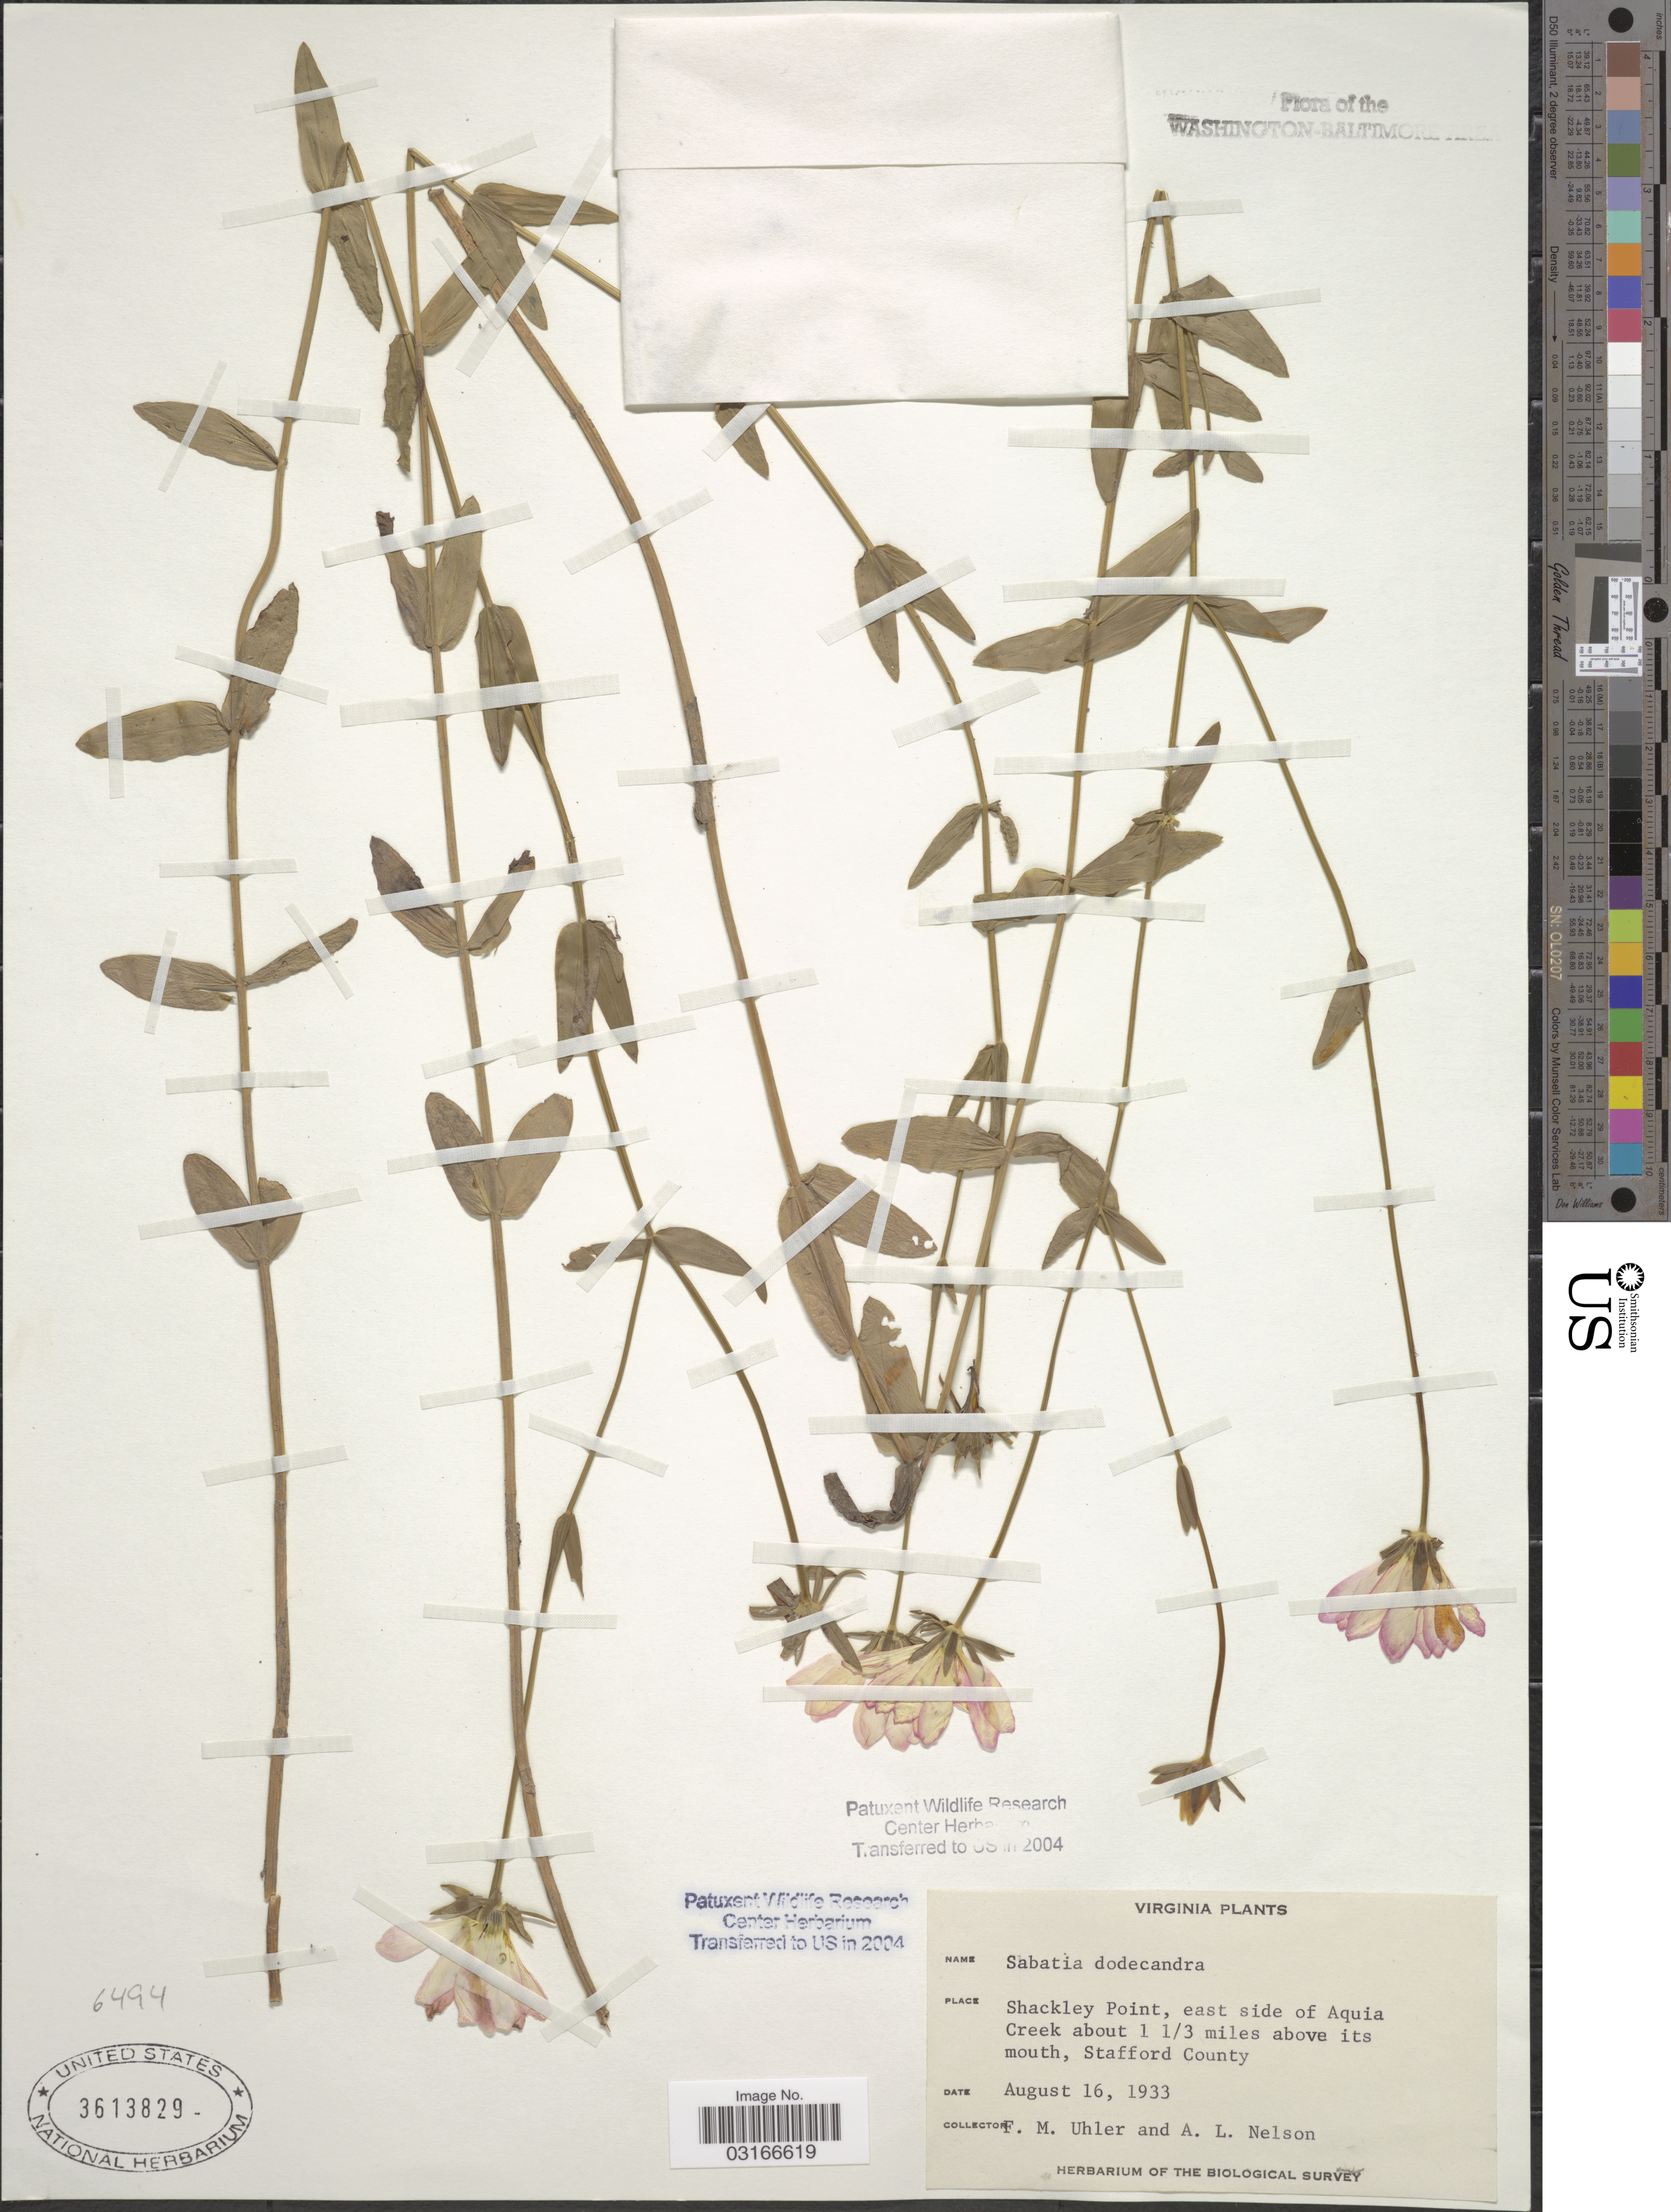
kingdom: Plantae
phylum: Tracheophyta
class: Magnoliopsida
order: Gentianales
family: Gentianaceae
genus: Sabatia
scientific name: Sabatia dodecandra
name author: (L.) Britton, Stearns & Poggenb.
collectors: F. M. Uhler & A. L. Nelson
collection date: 1933-08-16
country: United States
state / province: Virginia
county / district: Stafford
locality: Shackley Point, east side of Aquia Creek about 1 1/3 miles above its mouth,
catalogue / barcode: US 3613829